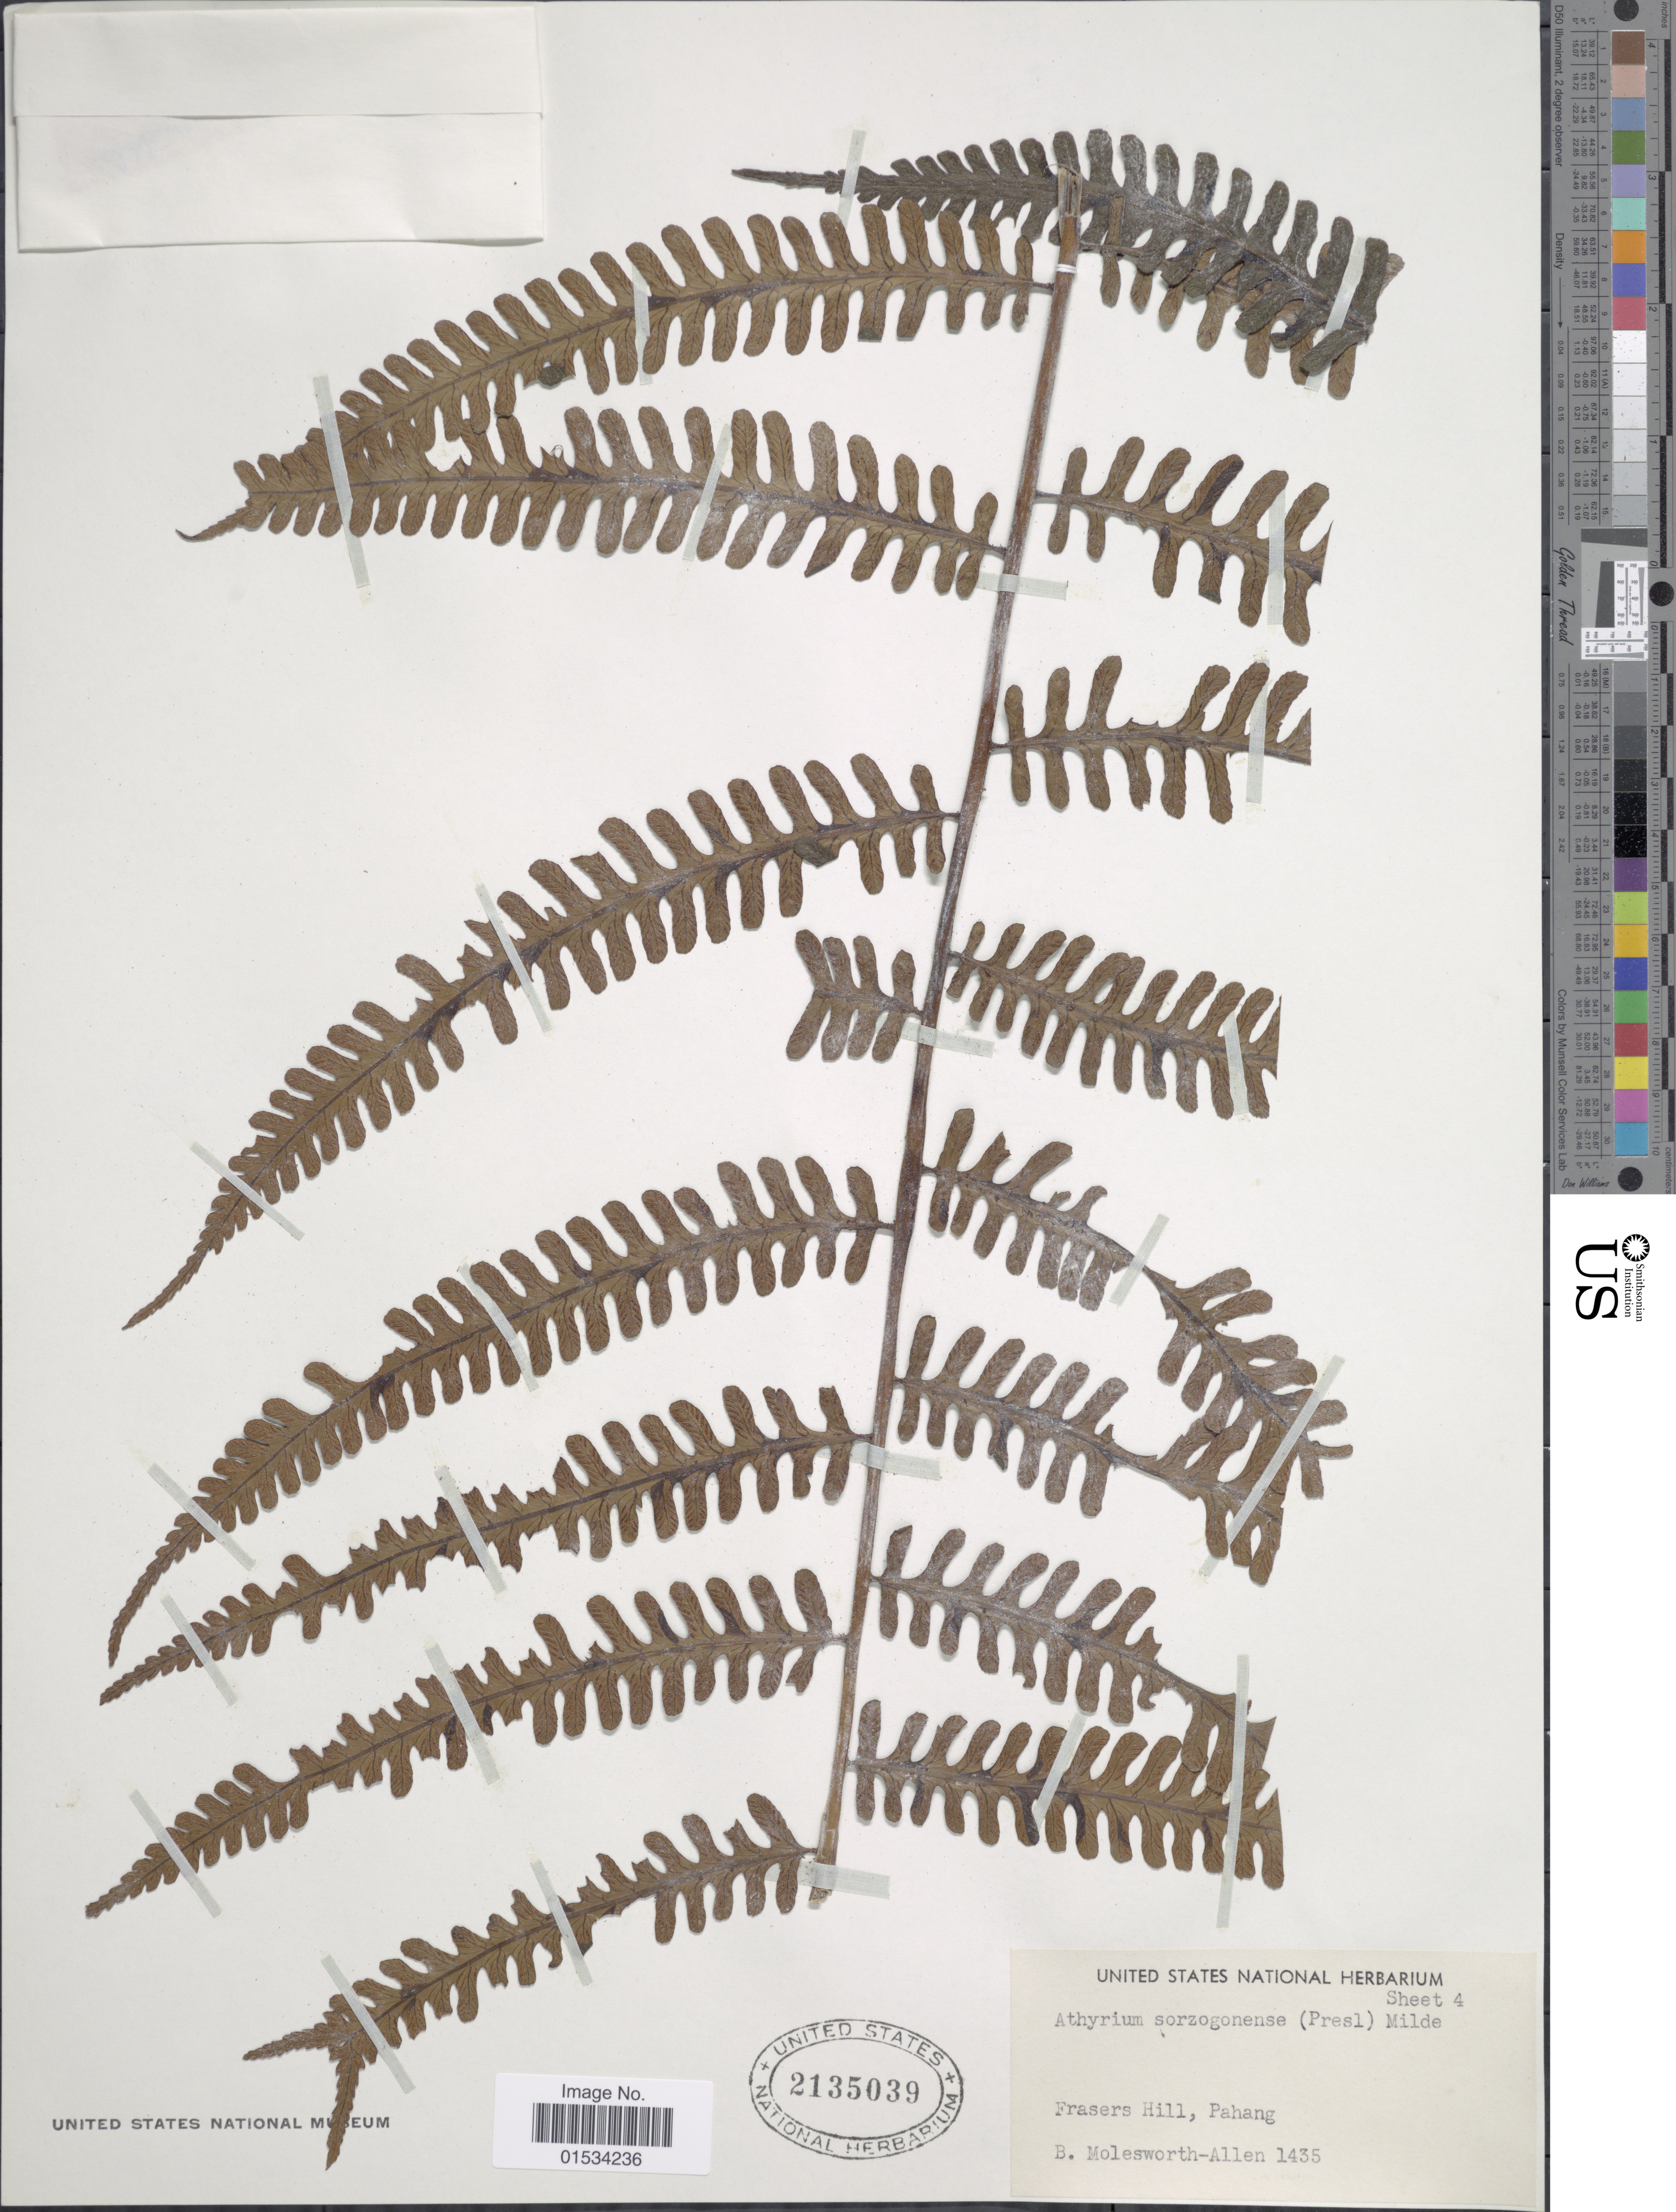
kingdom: Plantae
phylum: Tracheophyta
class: Polypodiopsida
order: Polypodiales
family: Athyriaceae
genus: Diplazium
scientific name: Diplazium sorzogonense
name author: (C. Presl) C. Presl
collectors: B. E. G. Molesworth-Allen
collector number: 1435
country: Malaysia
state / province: Pahang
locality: Frasers Hill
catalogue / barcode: US 2135039